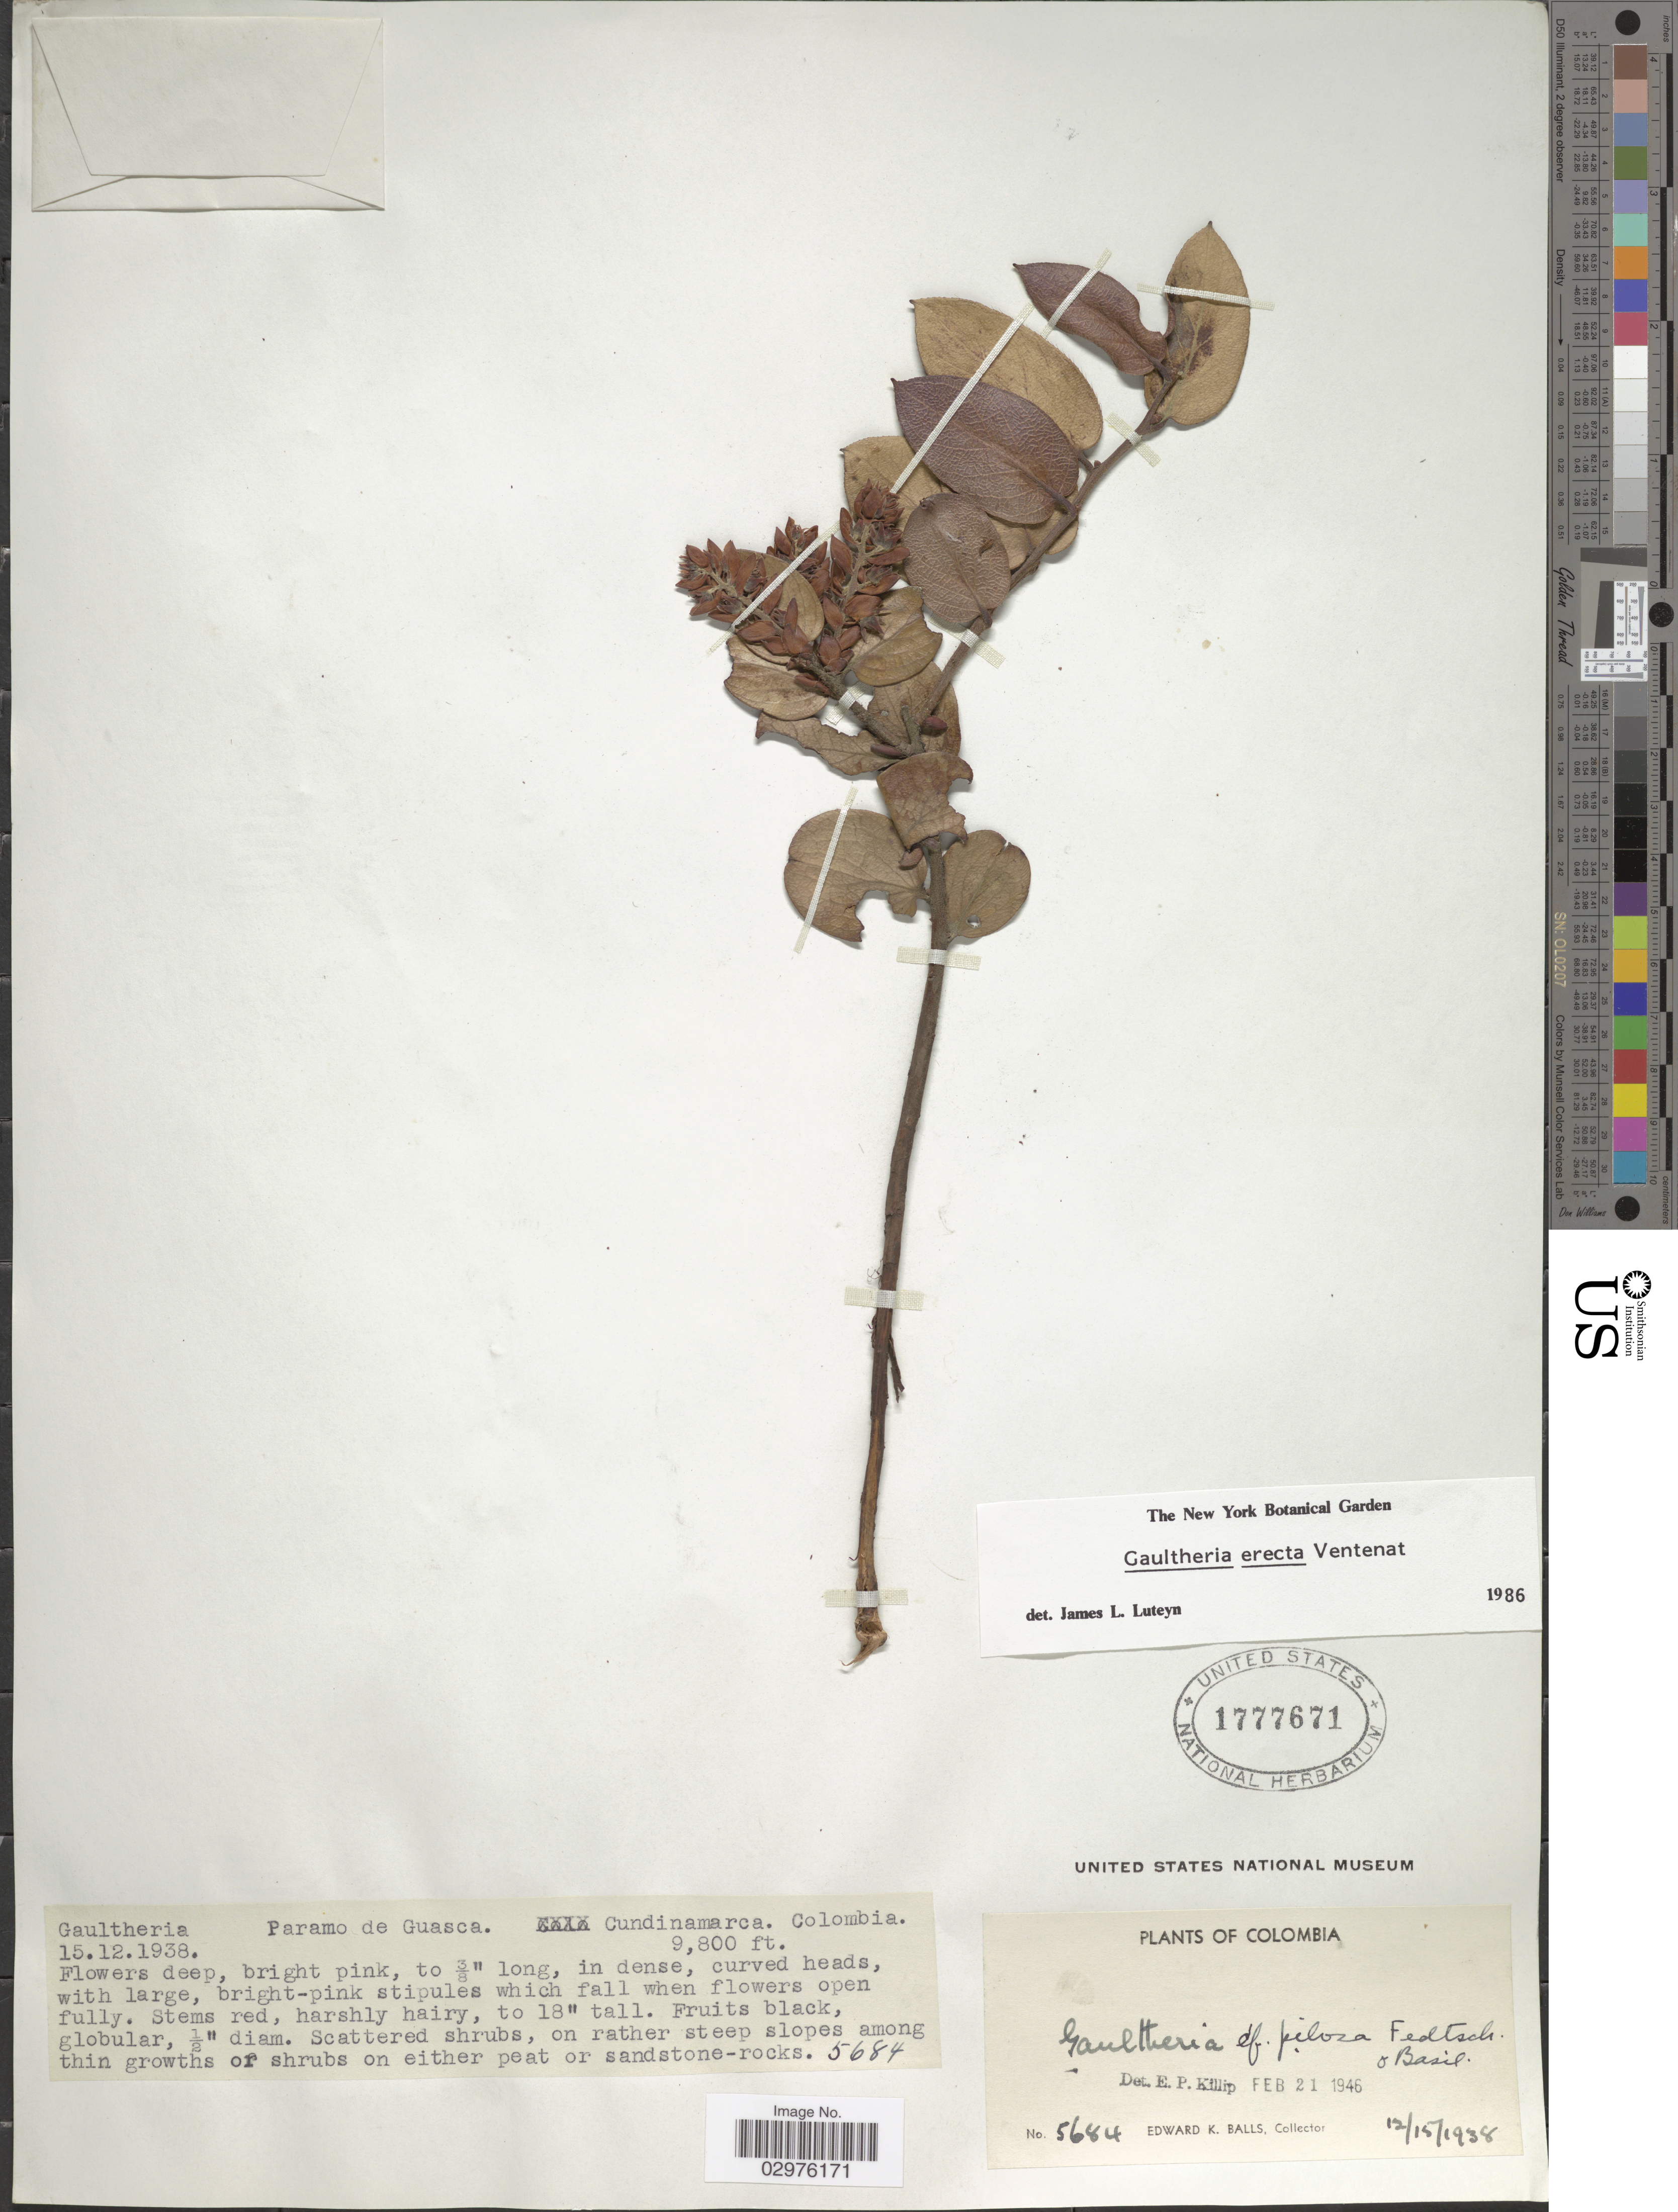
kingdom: Plantae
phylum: Tracheophyta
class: Magnoliopsida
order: Ericales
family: Ericaceae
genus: Gaultheria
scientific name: Gaultheria erecta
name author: Vent.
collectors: E. K. Balls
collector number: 5684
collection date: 1938-12-15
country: Colombia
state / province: Cundinamarca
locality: Paramo de Guasca.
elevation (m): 2987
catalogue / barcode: US 1777671